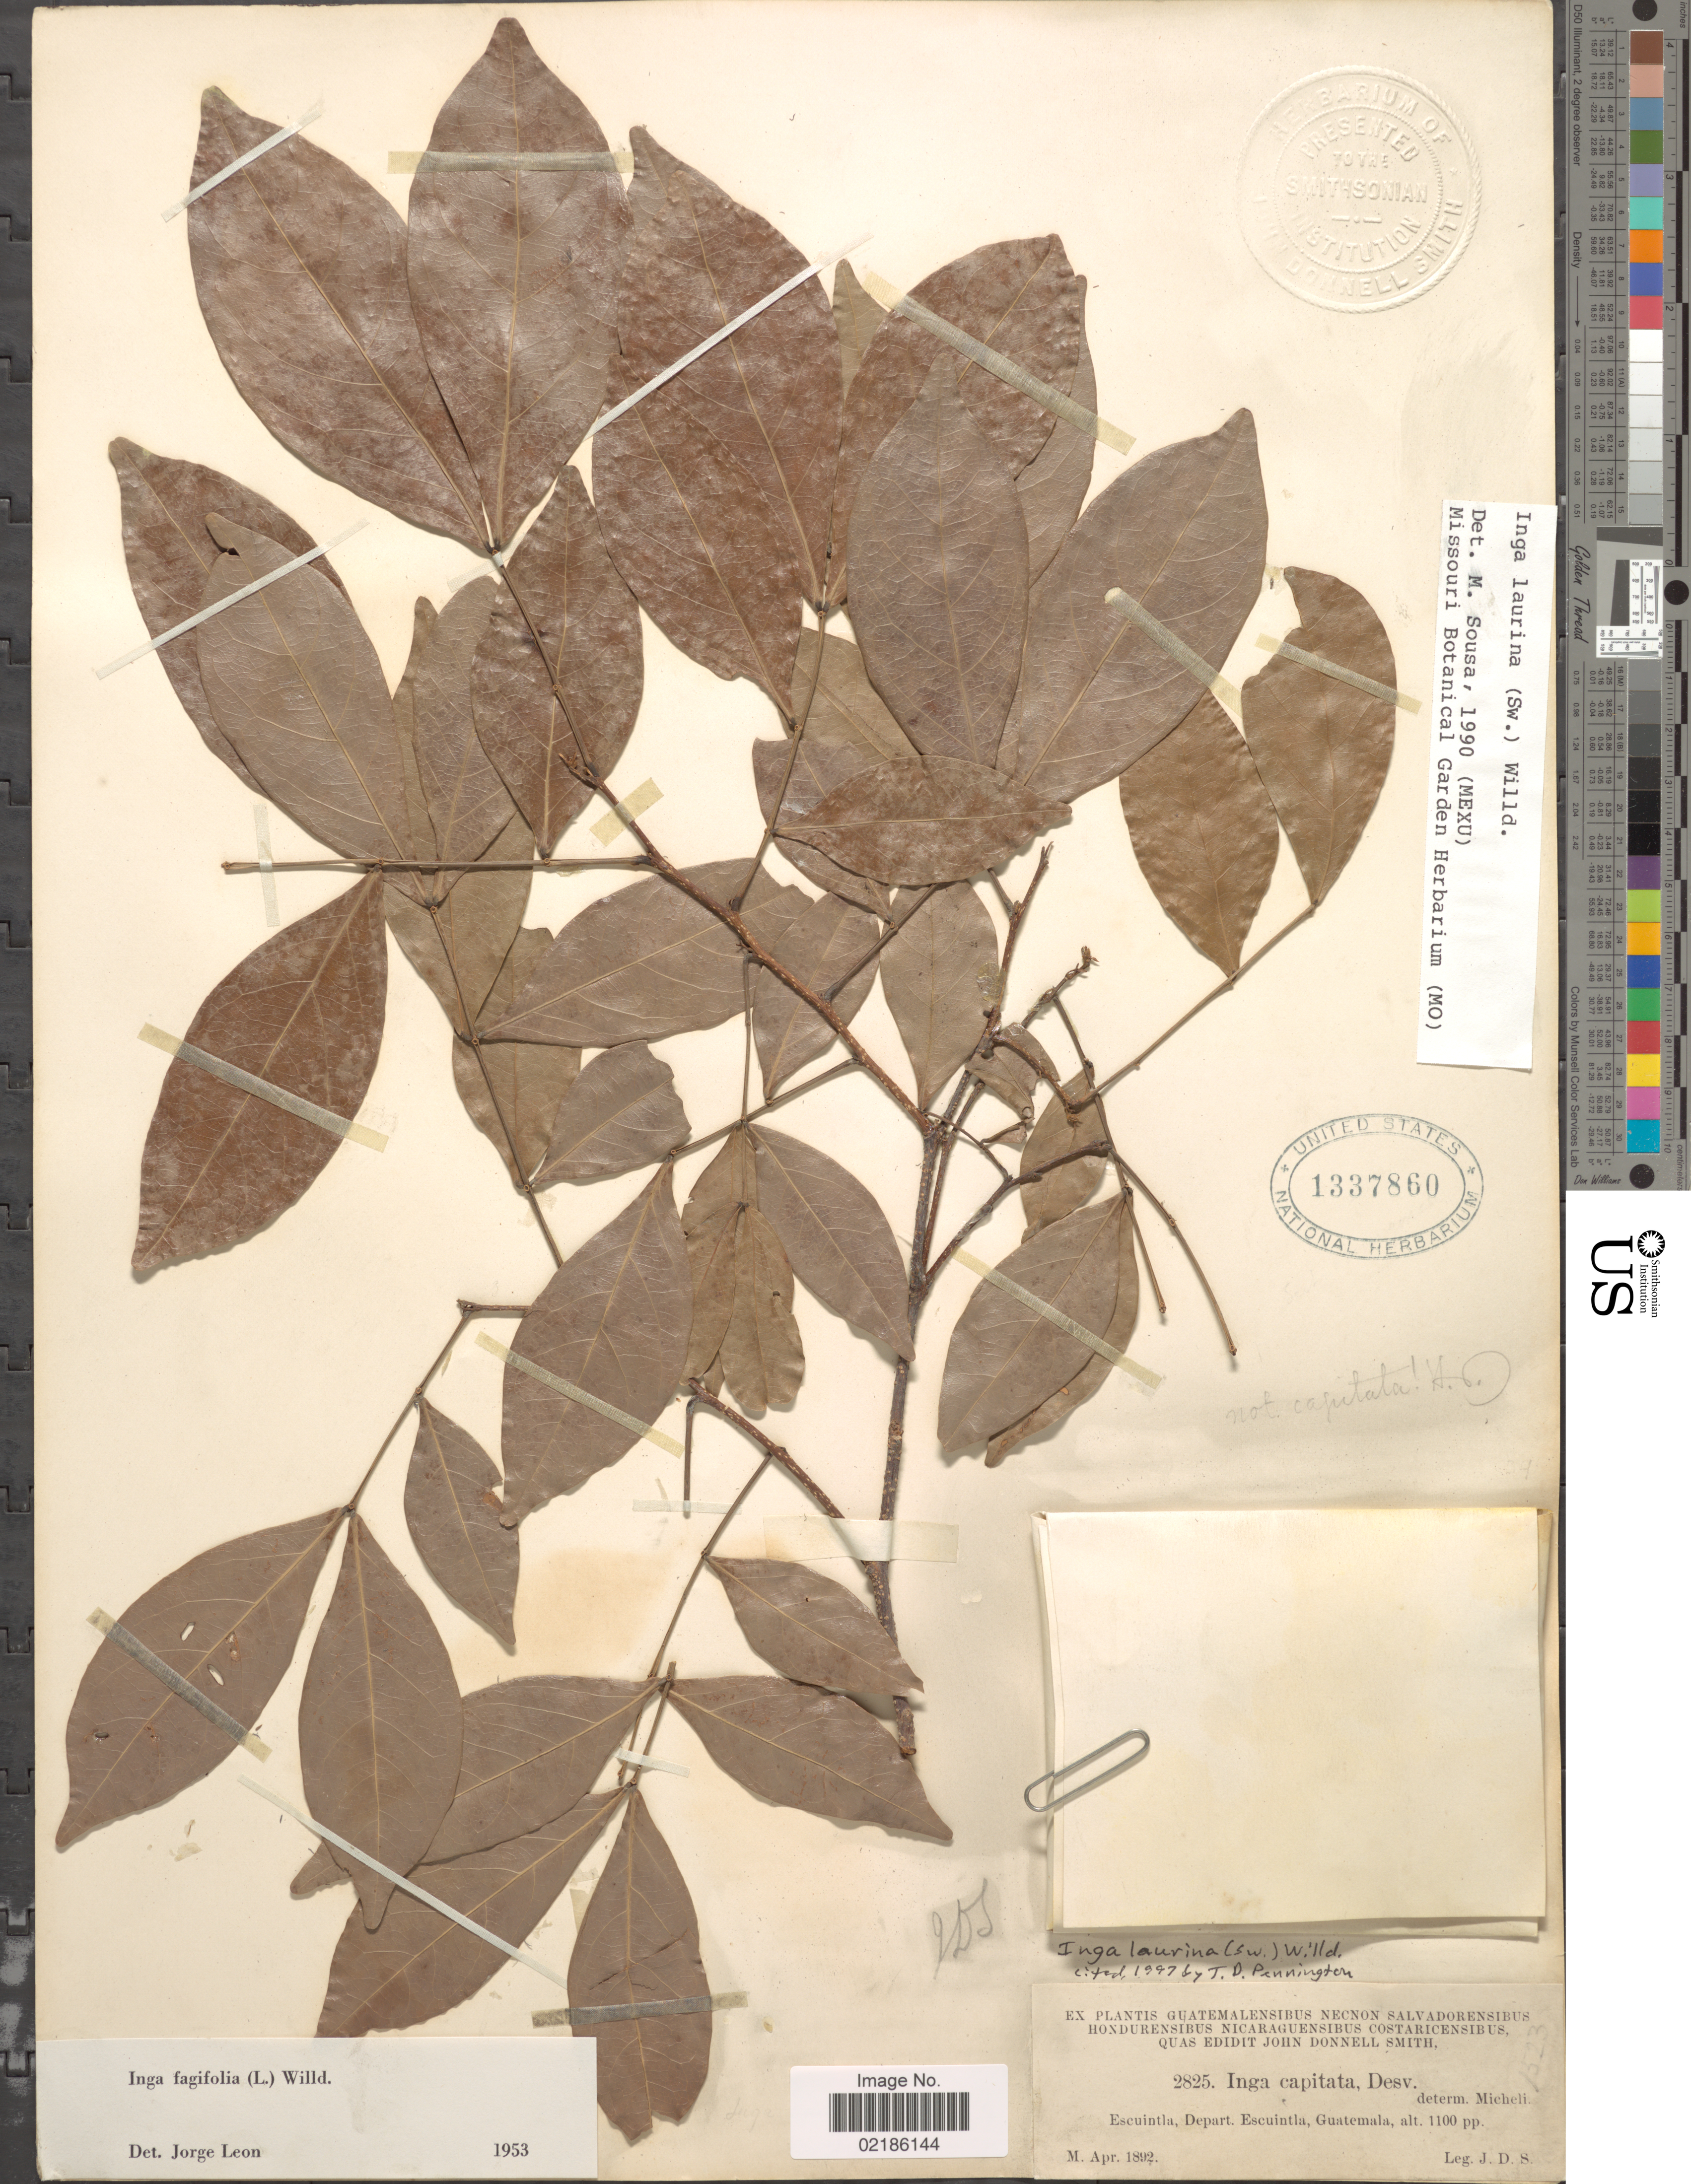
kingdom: Plantae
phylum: Tracheophyta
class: Magnoliopsida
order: Fabales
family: Fabaceae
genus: Inga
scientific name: Inga laurina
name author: (Sw.) Willd.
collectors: J. Donnell Smith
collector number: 2825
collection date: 1892-04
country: Guatemala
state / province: Escuintla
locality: Depart. Escuintla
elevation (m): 335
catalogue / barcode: US 1337860